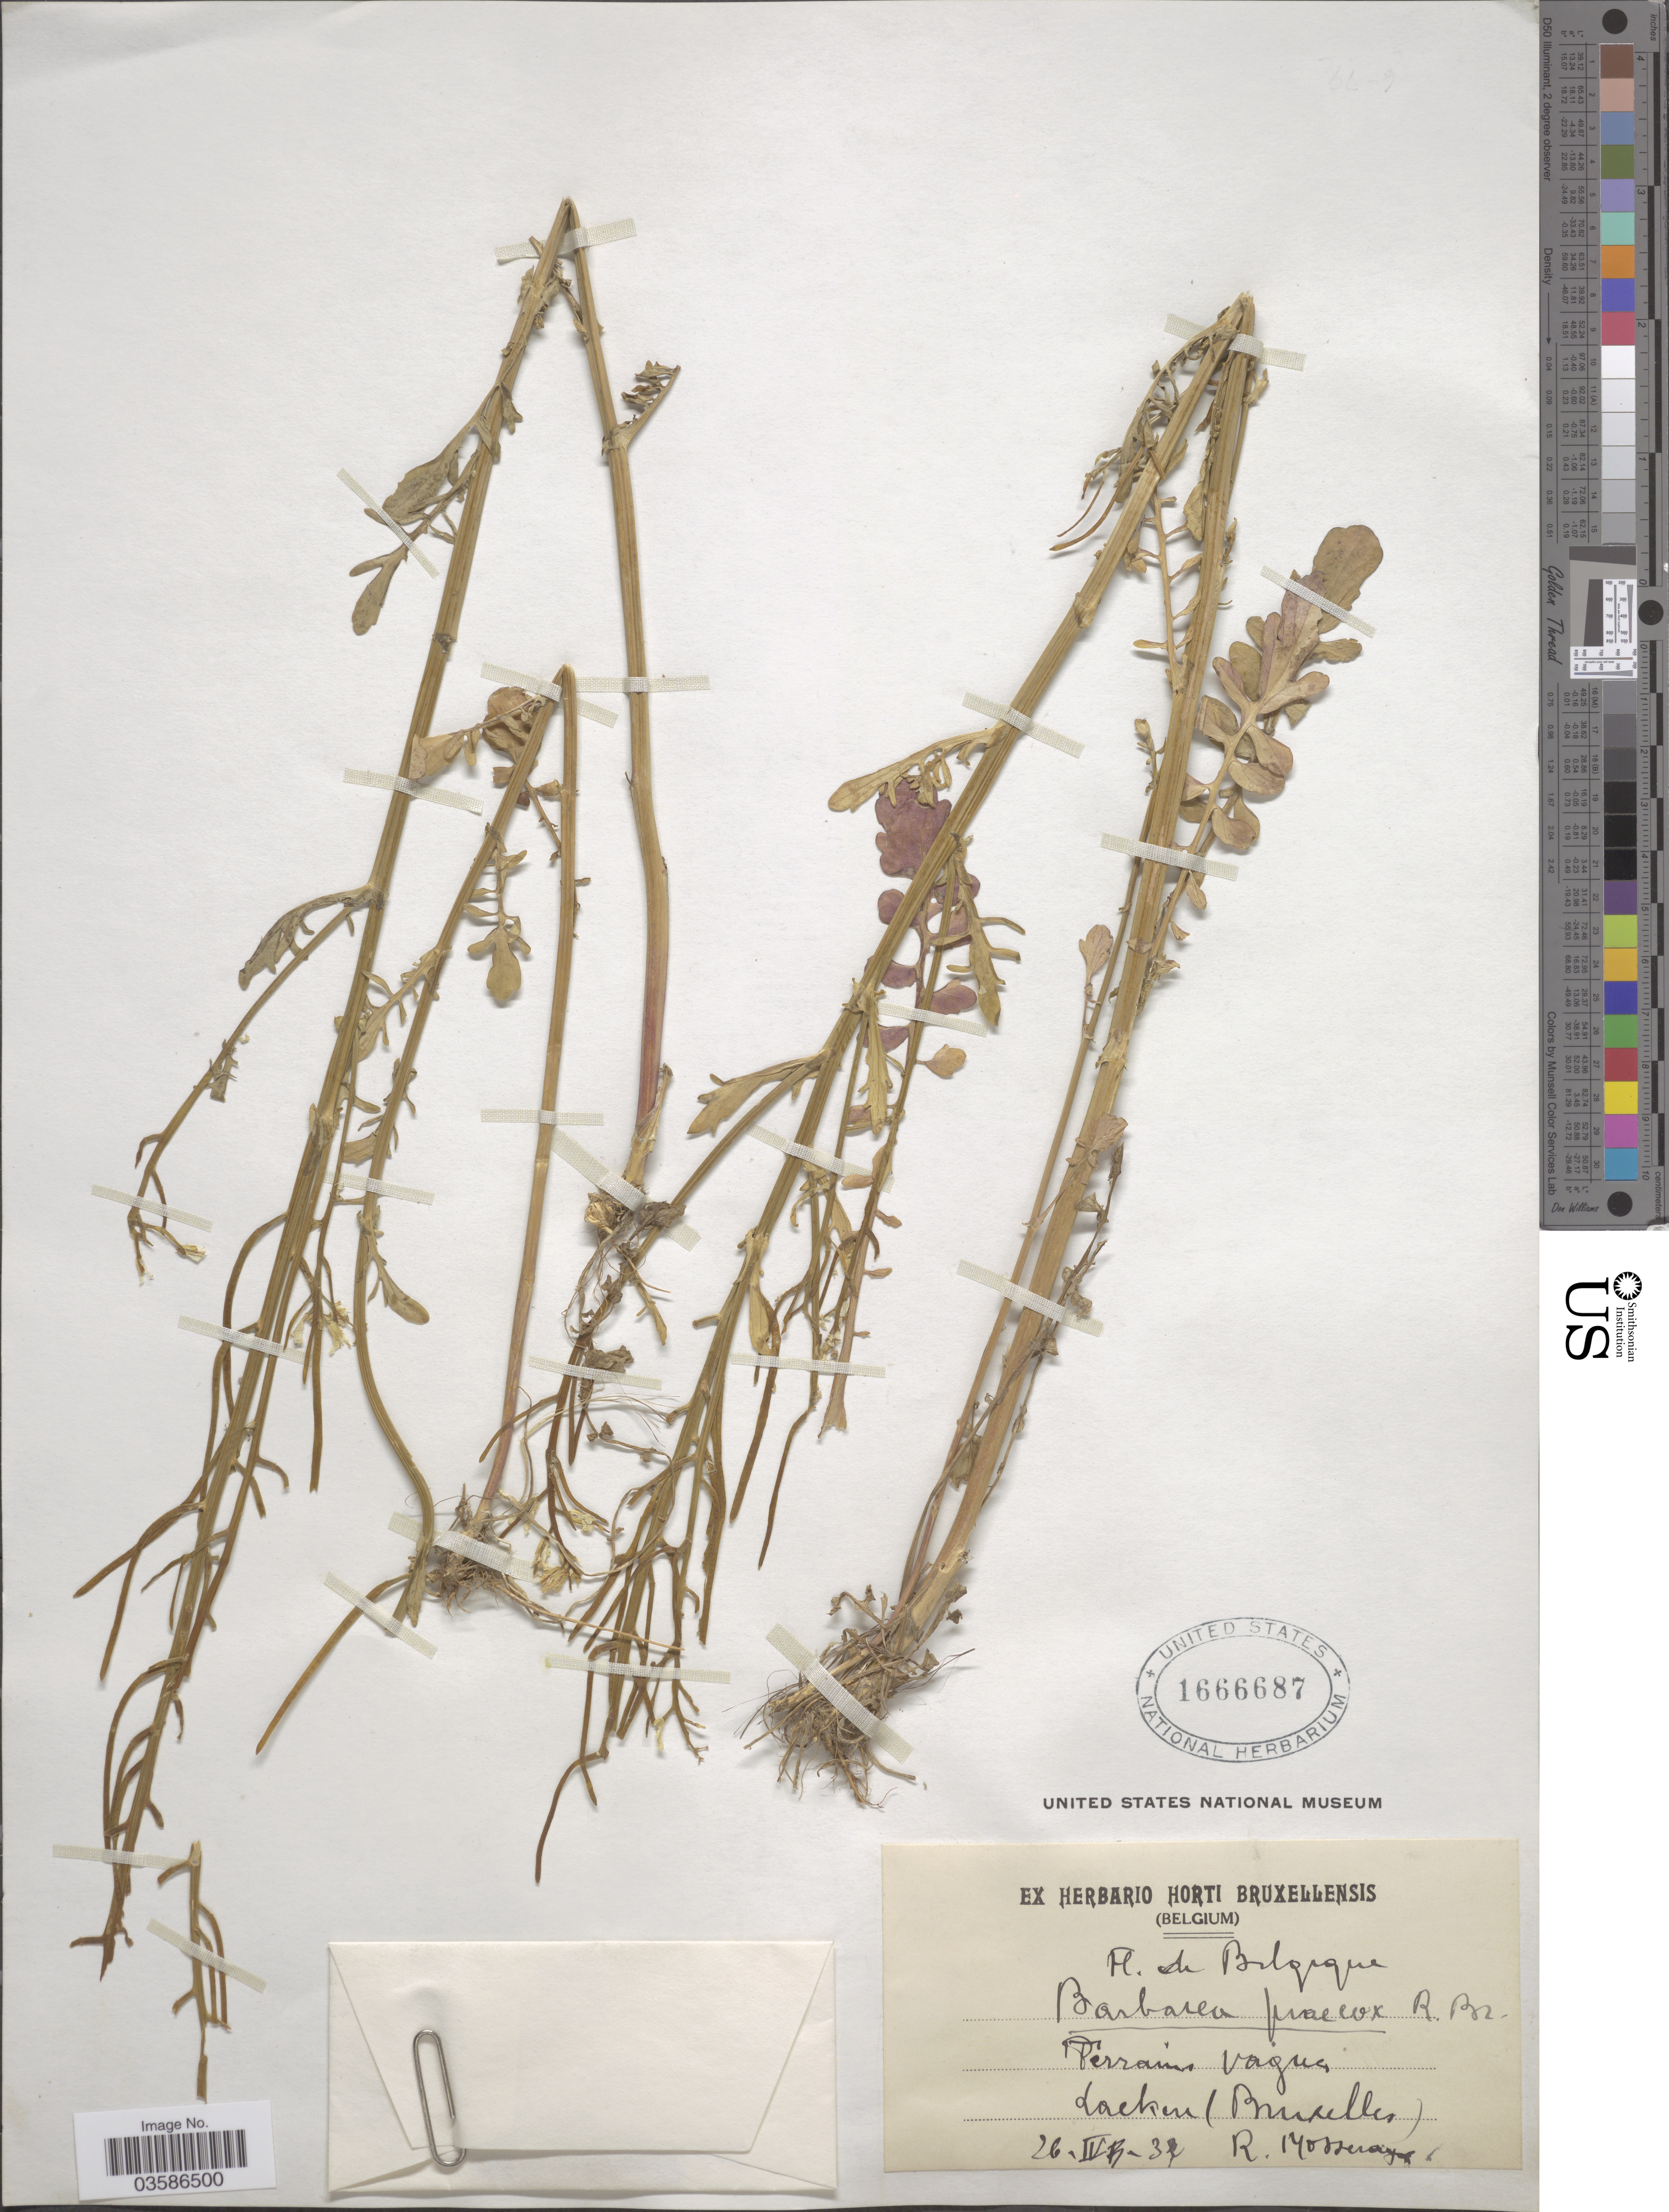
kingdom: Plantae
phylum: Tracheophyta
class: Magnoliopsida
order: Brassicales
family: Brassicaceae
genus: Barbarea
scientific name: Barbarea praecox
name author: (Sm.) W.T. Aiton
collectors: R. Mosseray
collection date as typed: Transcribed d/m/y: 26/4/32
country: Belgium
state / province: Brussels, Capital District of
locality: Terrains vagues. [interpreted] Laeken (Bruxelles).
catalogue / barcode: US 1666687